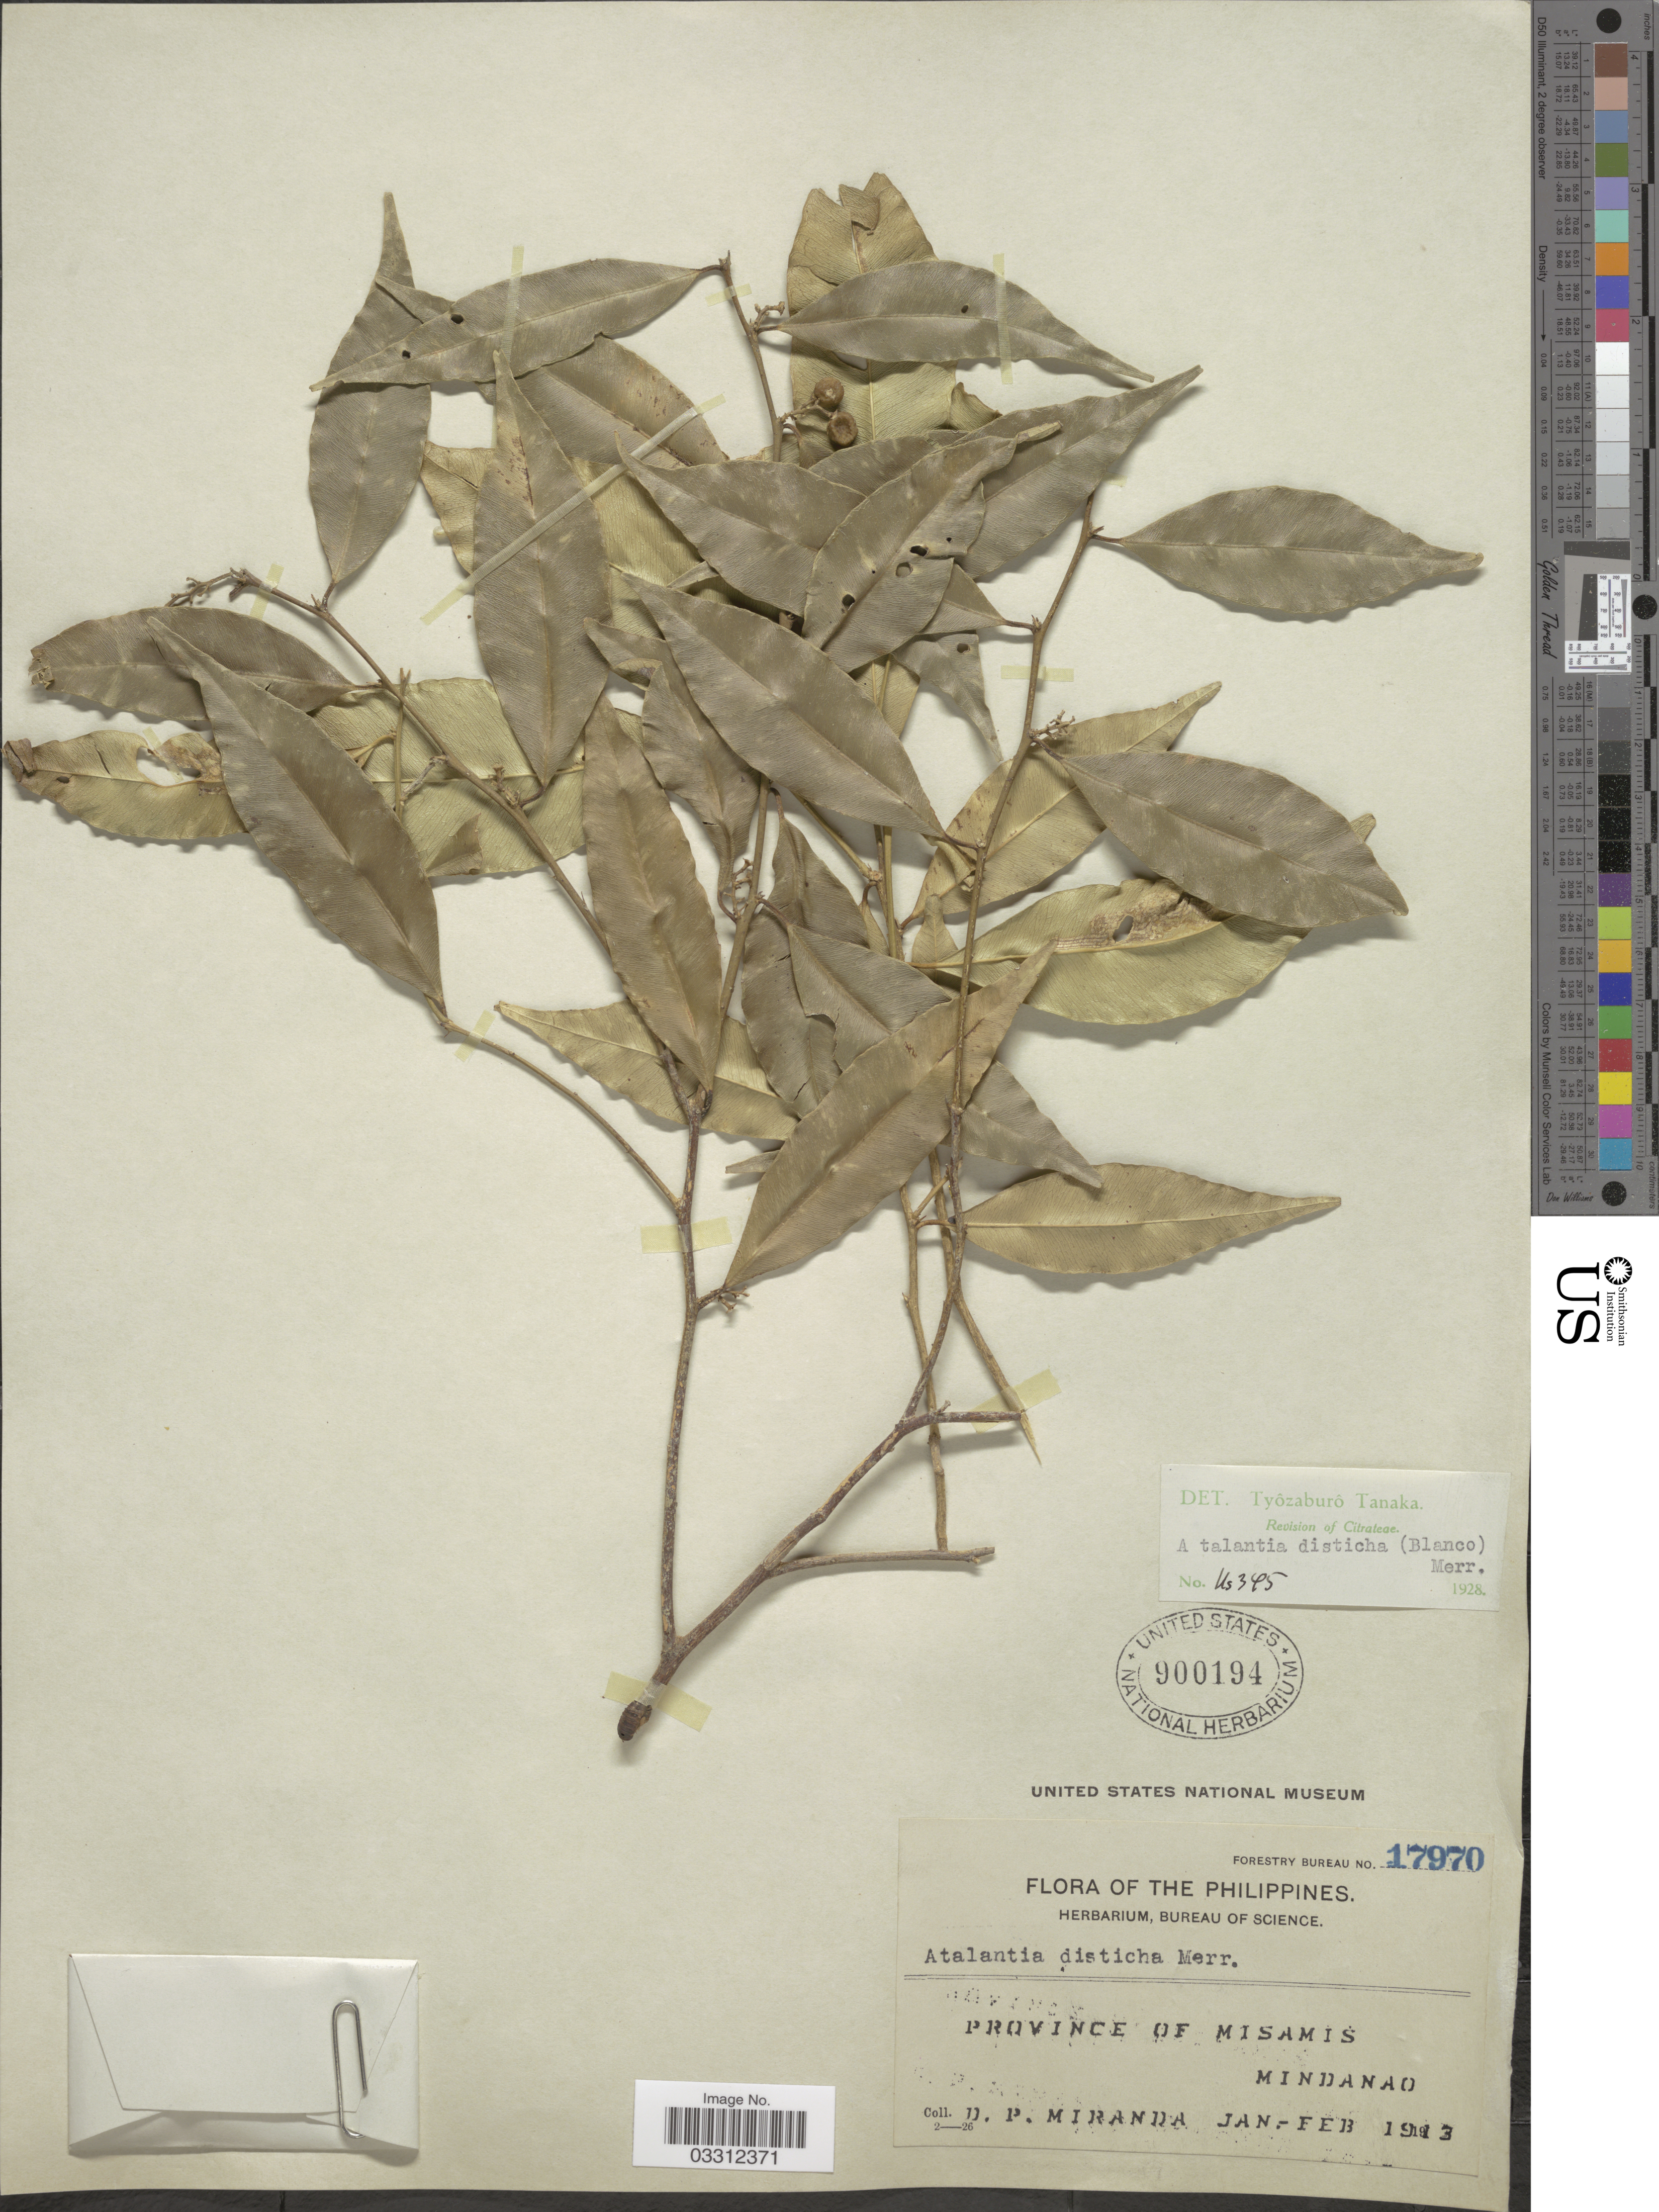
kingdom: Plantae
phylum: Tracheophyta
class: Magnoliopsida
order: Sapindales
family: Rutaceae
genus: Atalantia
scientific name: Atalantia racemosa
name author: Wight ex Hook.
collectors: D. P. Miranda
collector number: Forestry Bureau 17970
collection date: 1913-01/1913-02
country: Philippines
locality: Province of Misamis. Mindanao.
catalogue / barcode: US 900194